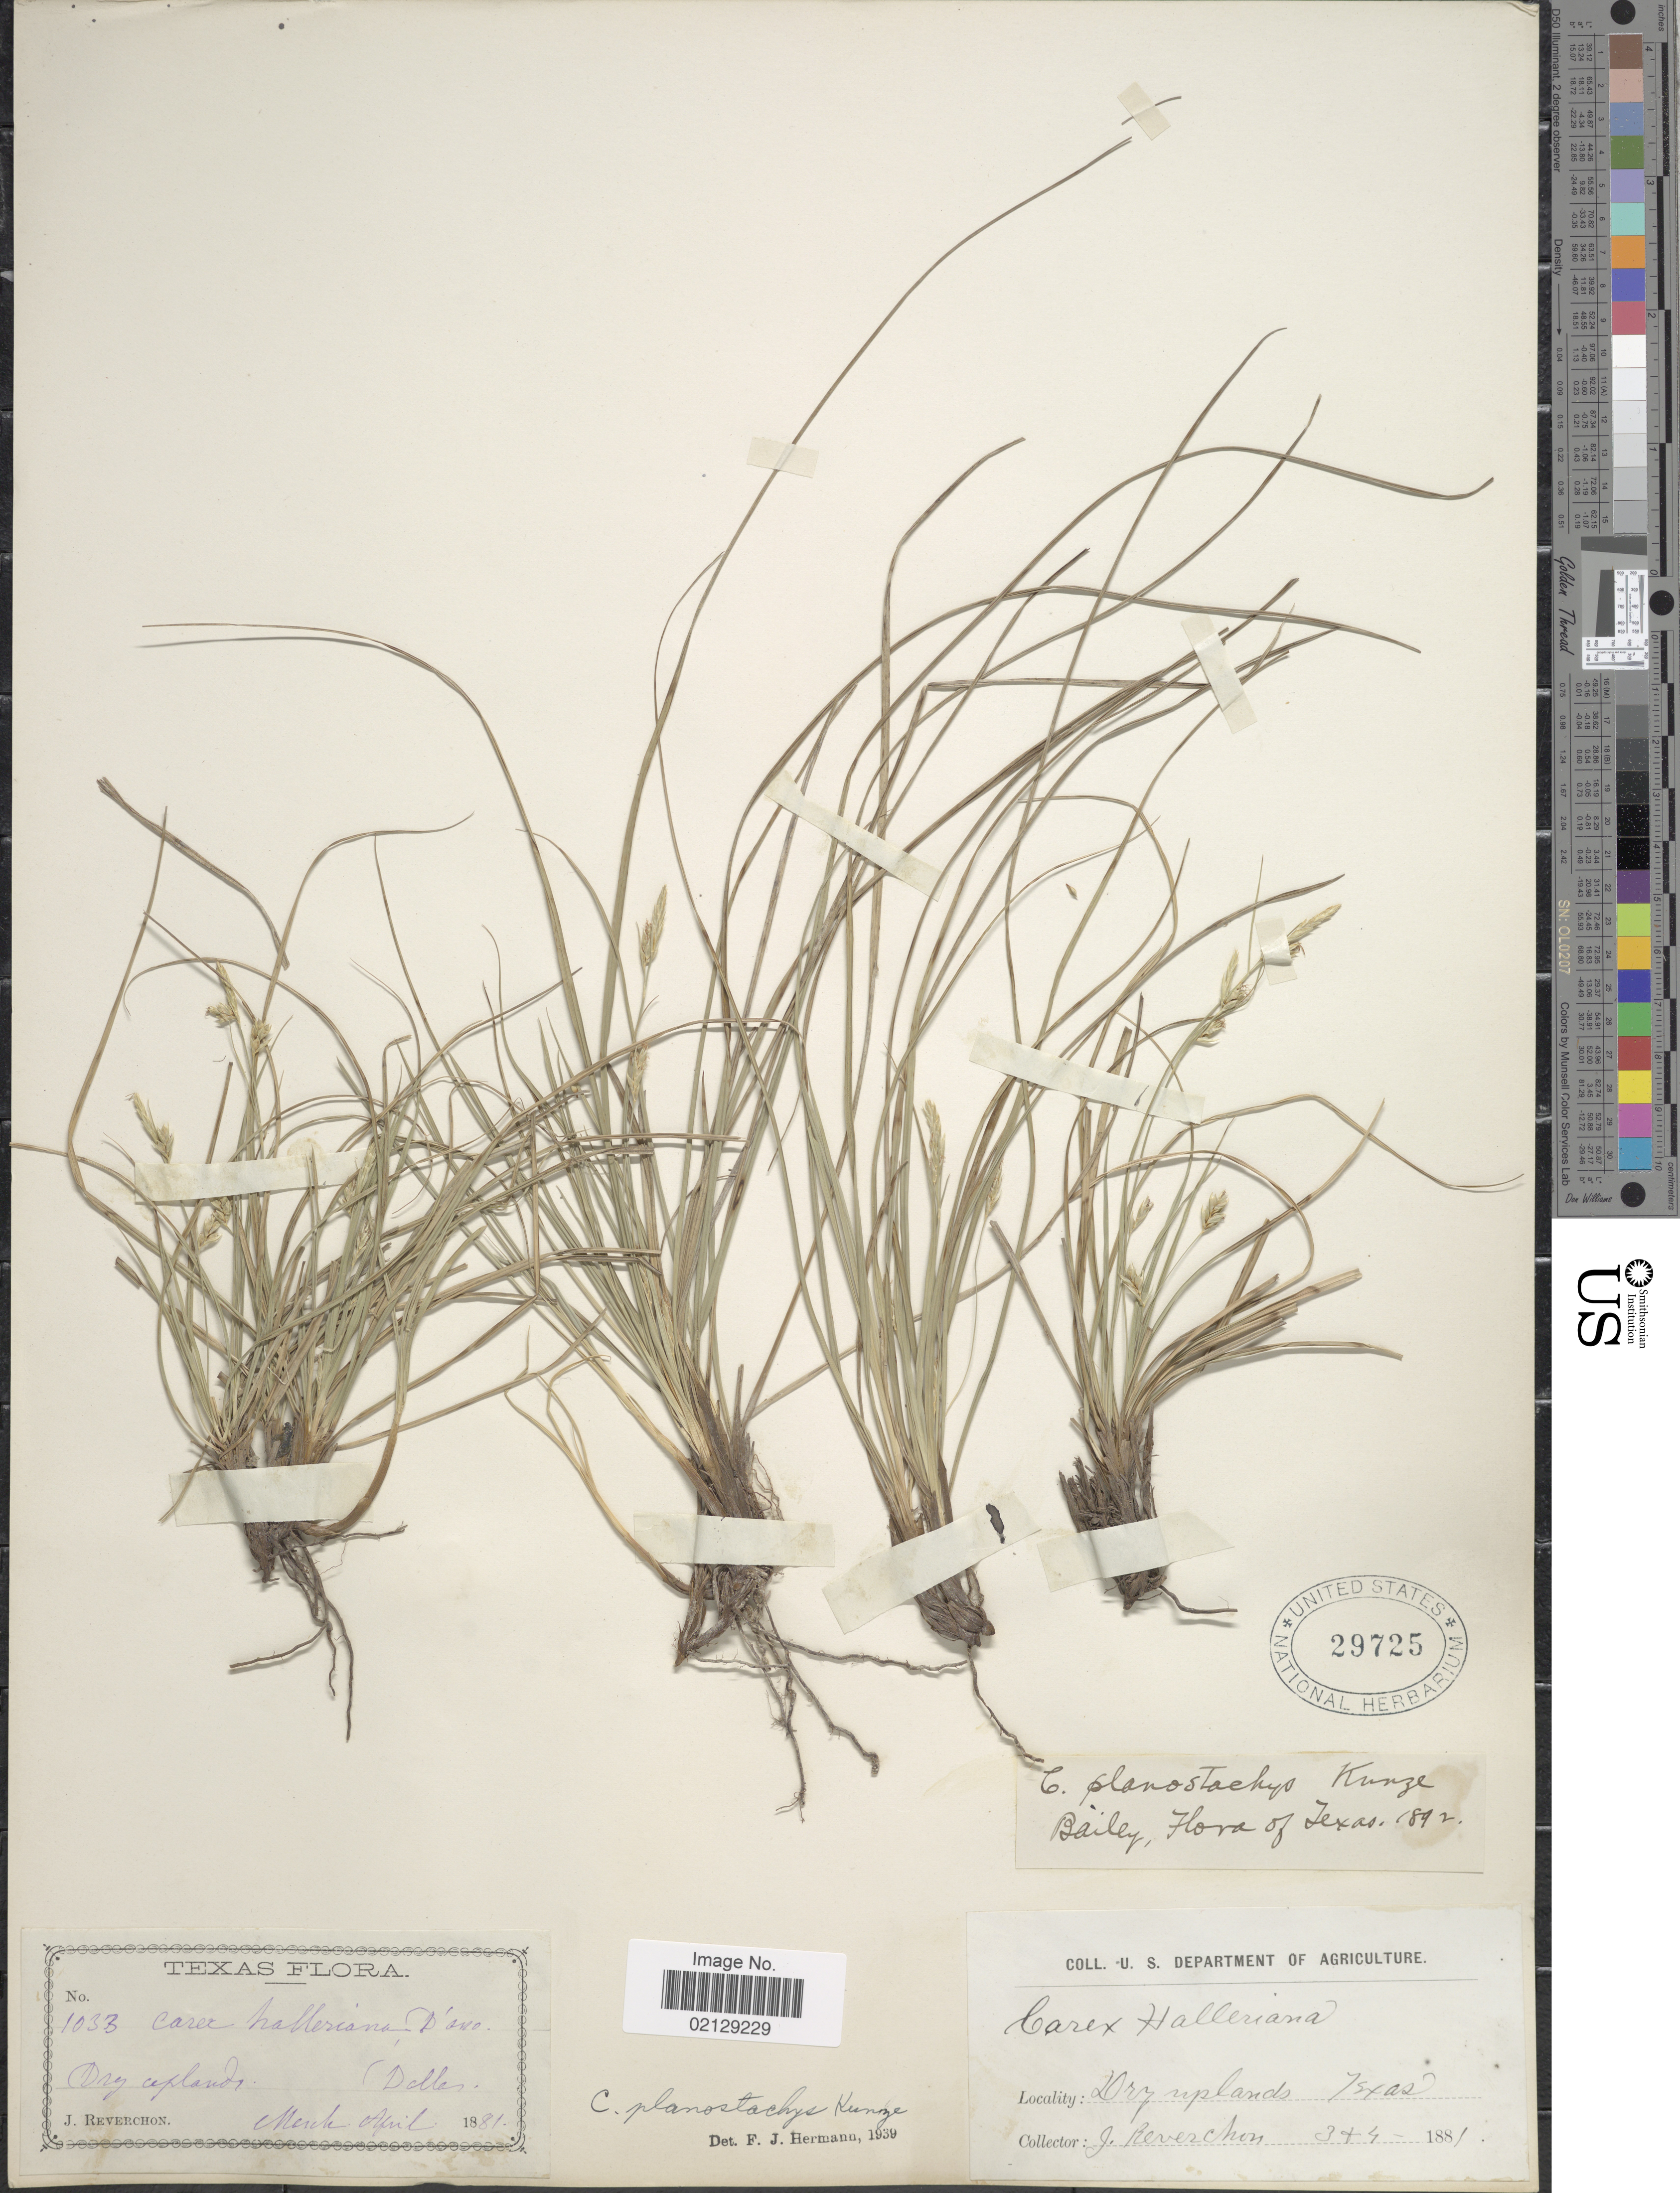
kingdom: Plantae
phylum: Tracheophyta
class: Liliopsida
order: Poales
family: Cyperaceae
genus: Carex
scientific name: Carex planostachys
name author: Kunze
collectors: J. Reverchon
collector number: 1033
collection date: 1881-03/1881-04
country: United States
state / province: Texas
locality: Dallas, Texas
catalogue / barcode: US 29725